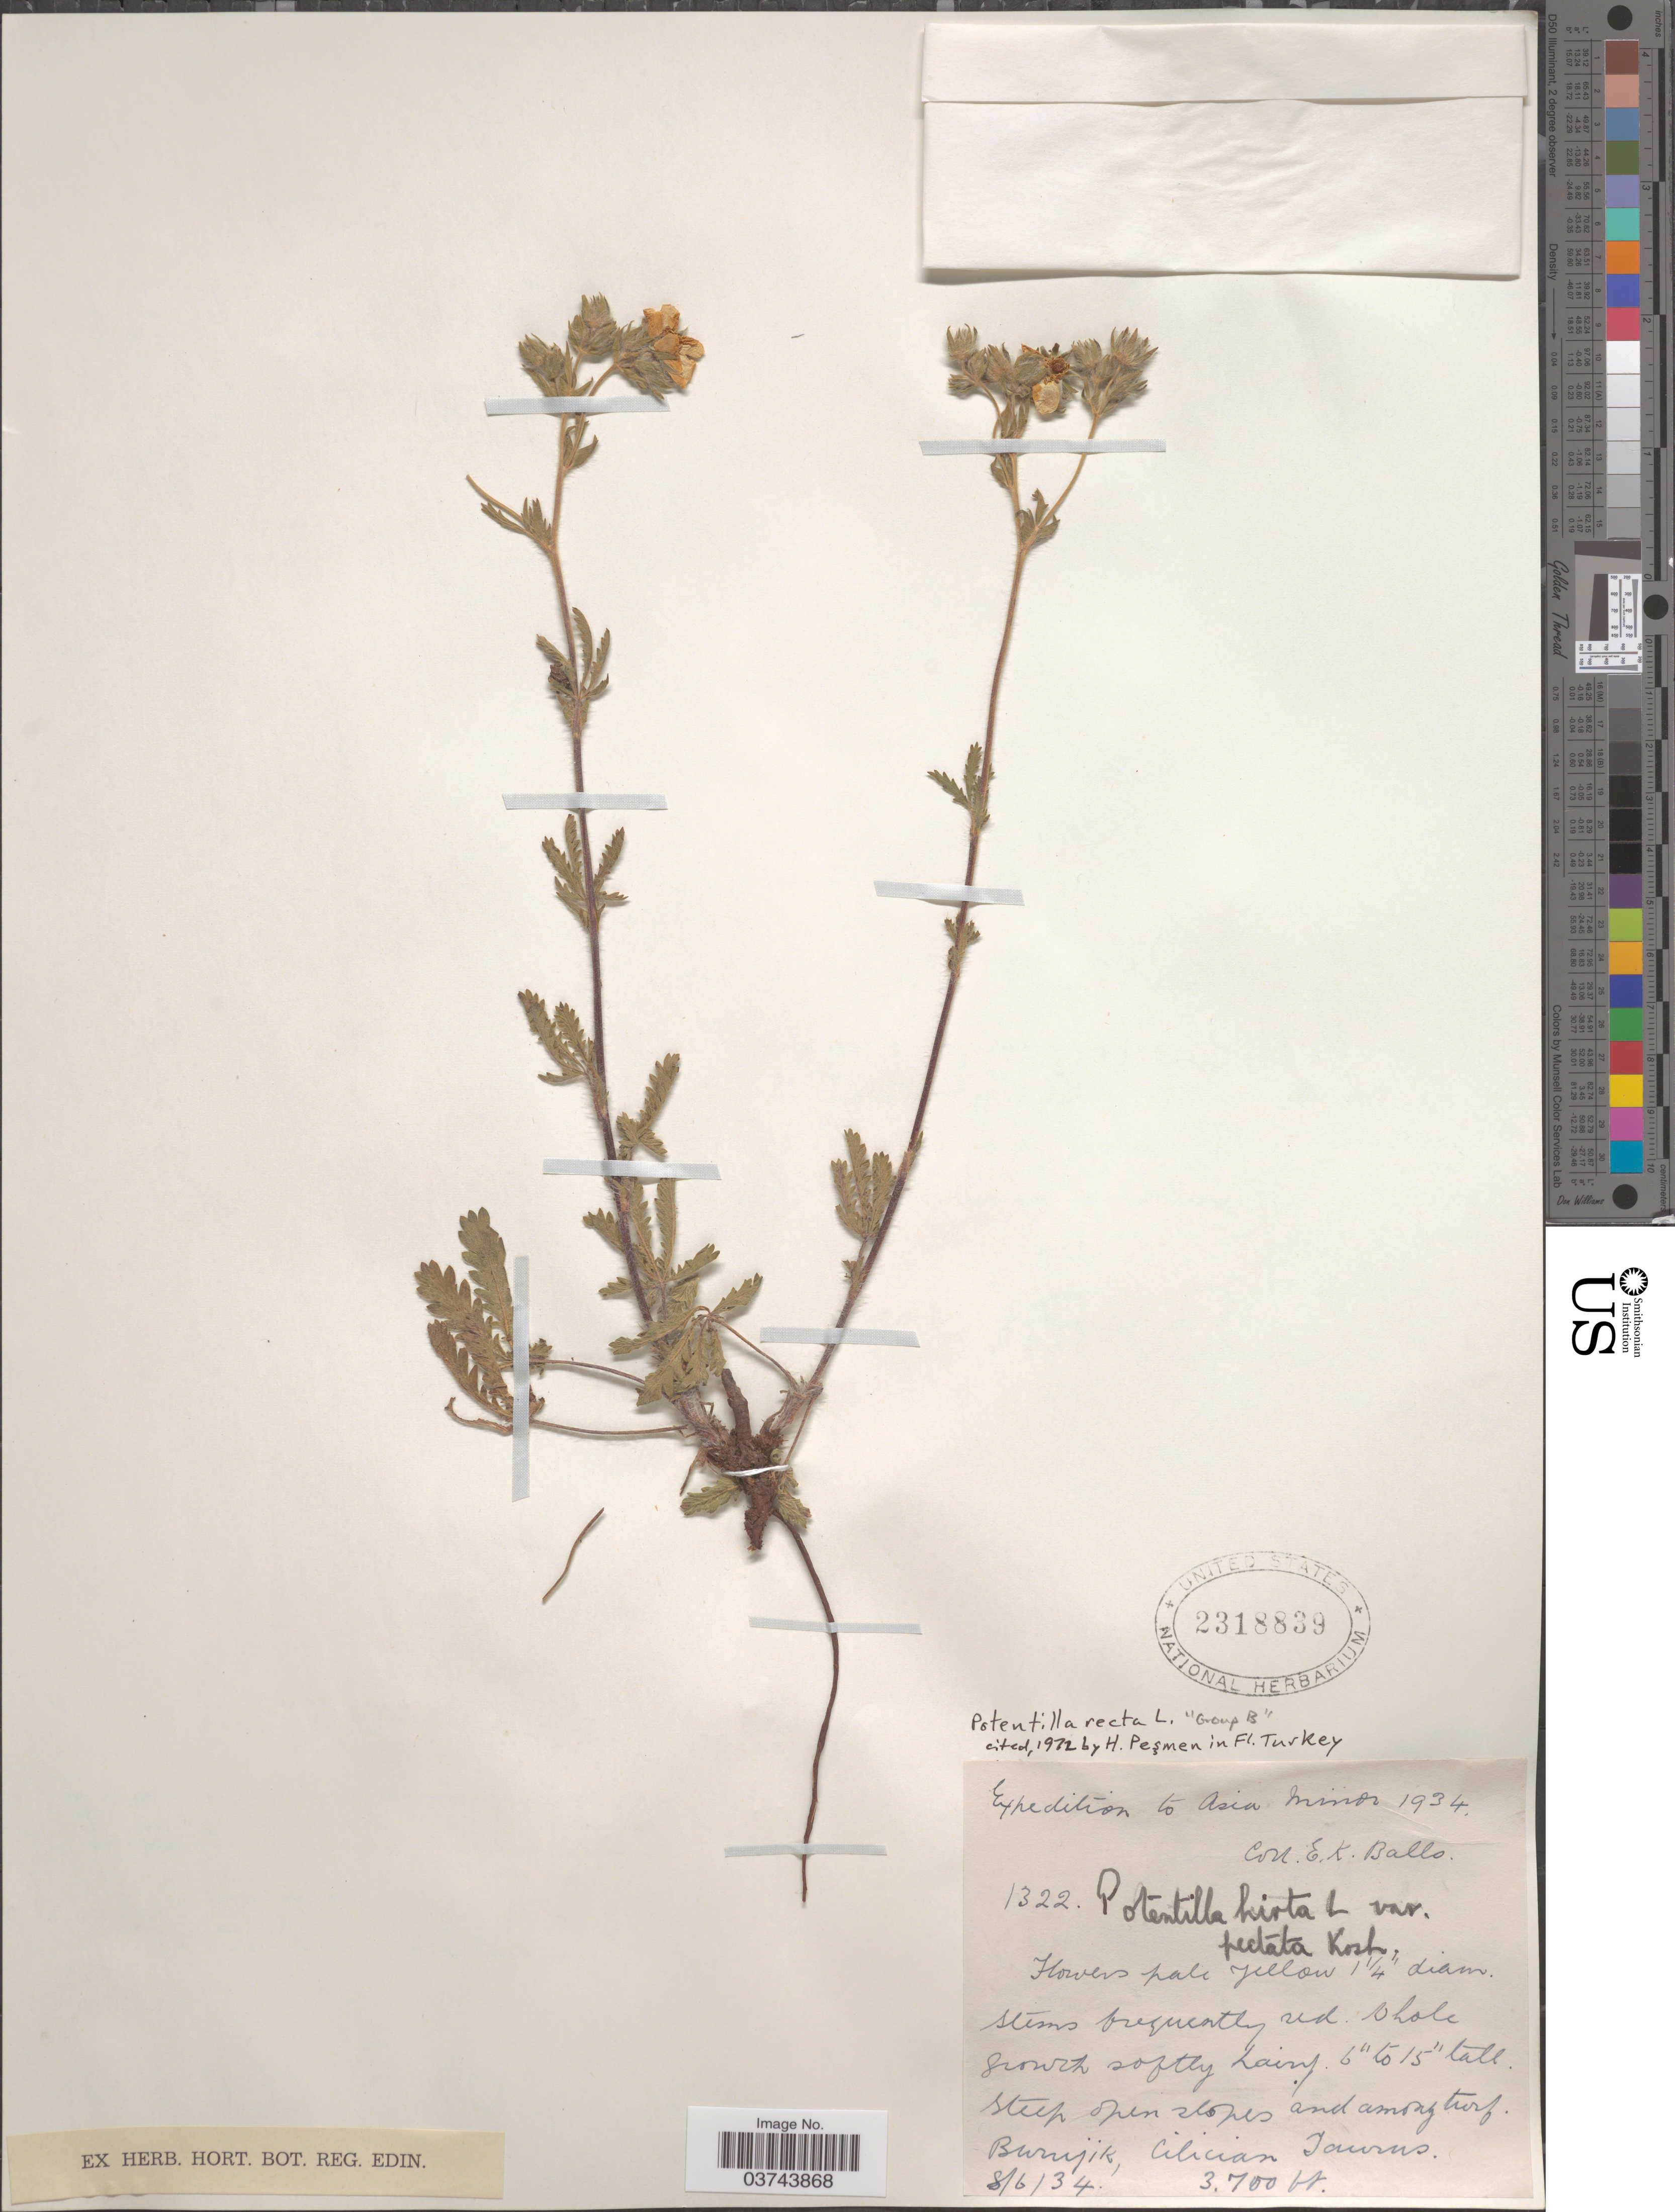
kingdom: Plantae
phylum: Tracheophyta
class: Magnoliopsida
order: Rosales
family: Rosaceae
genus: Potentilla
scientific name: Potentilla recta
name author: L.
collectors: E. K. Balls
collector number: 1322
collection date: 1934-06-08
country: Turkey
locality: Asia Minor.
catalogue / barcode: US 2318839